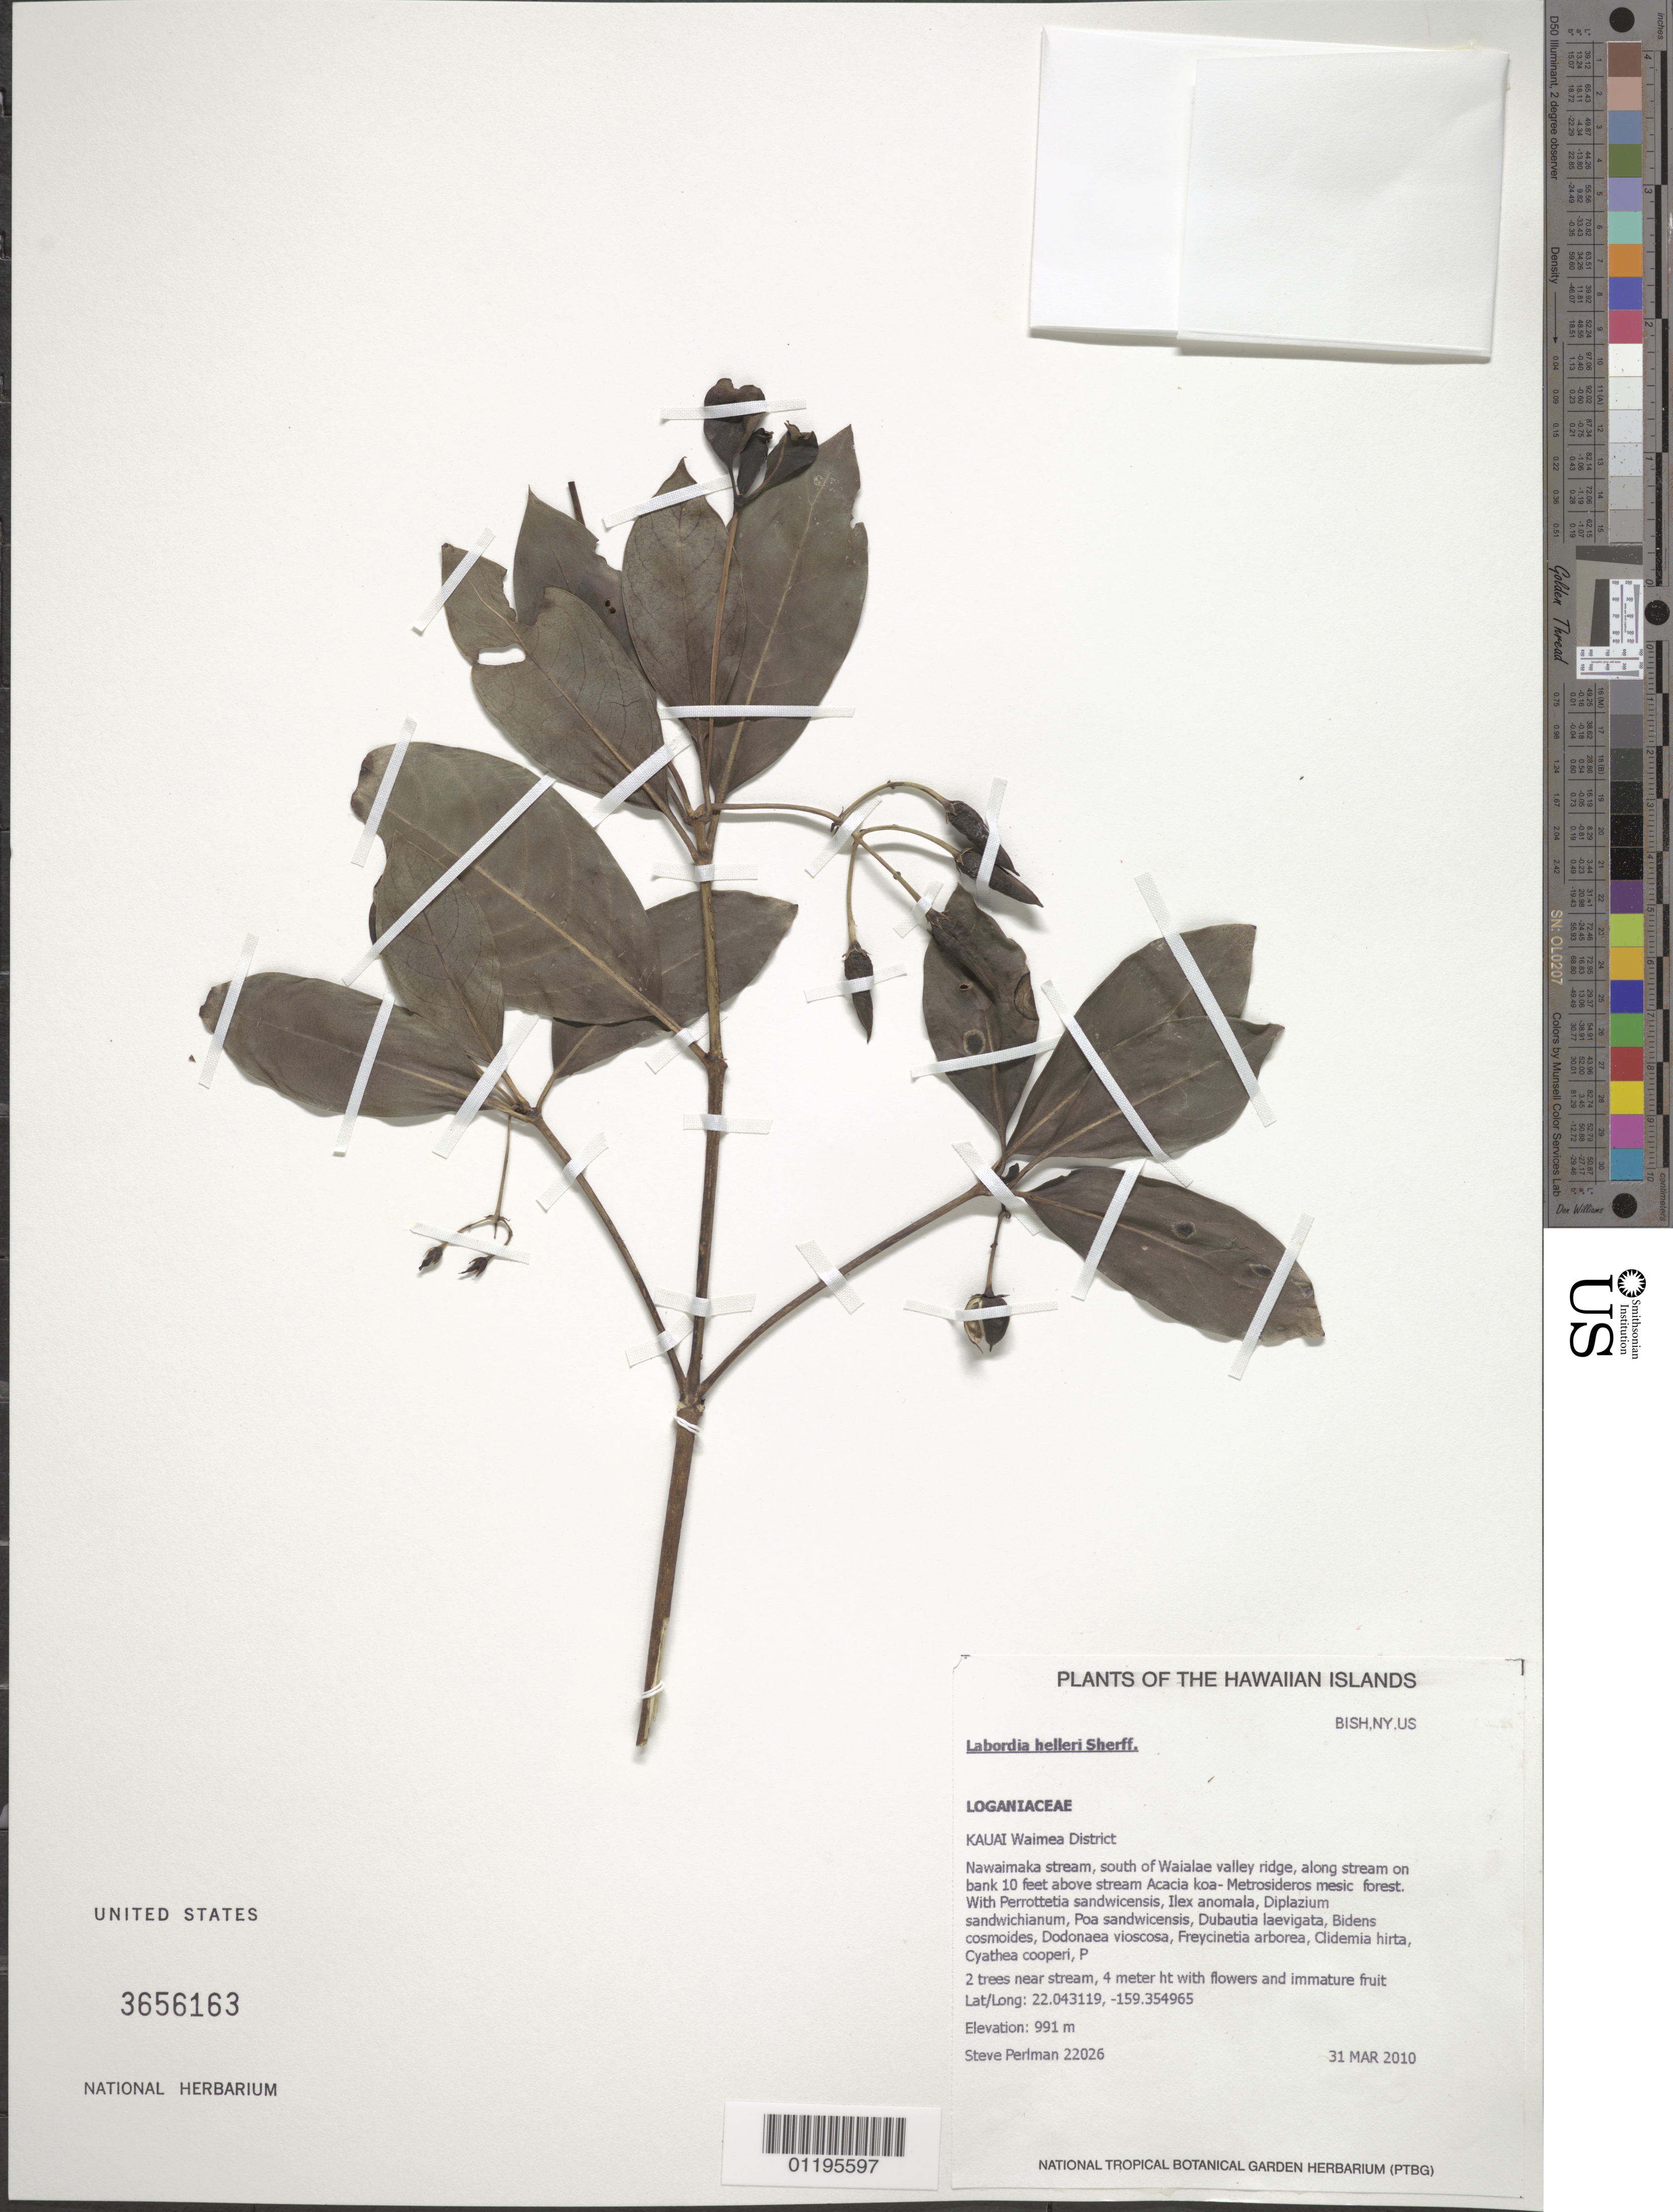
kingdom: Plantae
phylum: Tracheophyta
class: Magnoliopsida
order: Gentianales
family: Loganiaceae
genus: Geniostoma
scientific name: Geniostoma helleri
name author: (Sherff) Byng & Christenh.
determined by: Wagner, W. L., (BOT), Smithsonian Institution - National Museum of Natural History (UNITED STATES)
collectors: S. P. Perlman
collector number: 22026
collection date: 2010-03-31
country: United States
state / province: Hawaii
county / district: Kauai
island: Kaua'i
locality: Waimea District, Nawaimaka Stream, south of Waialae Valley Ridge, along stream on bank 10 feet above stream.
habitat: Mesic forest.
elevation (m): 991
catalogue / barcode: US 3656163